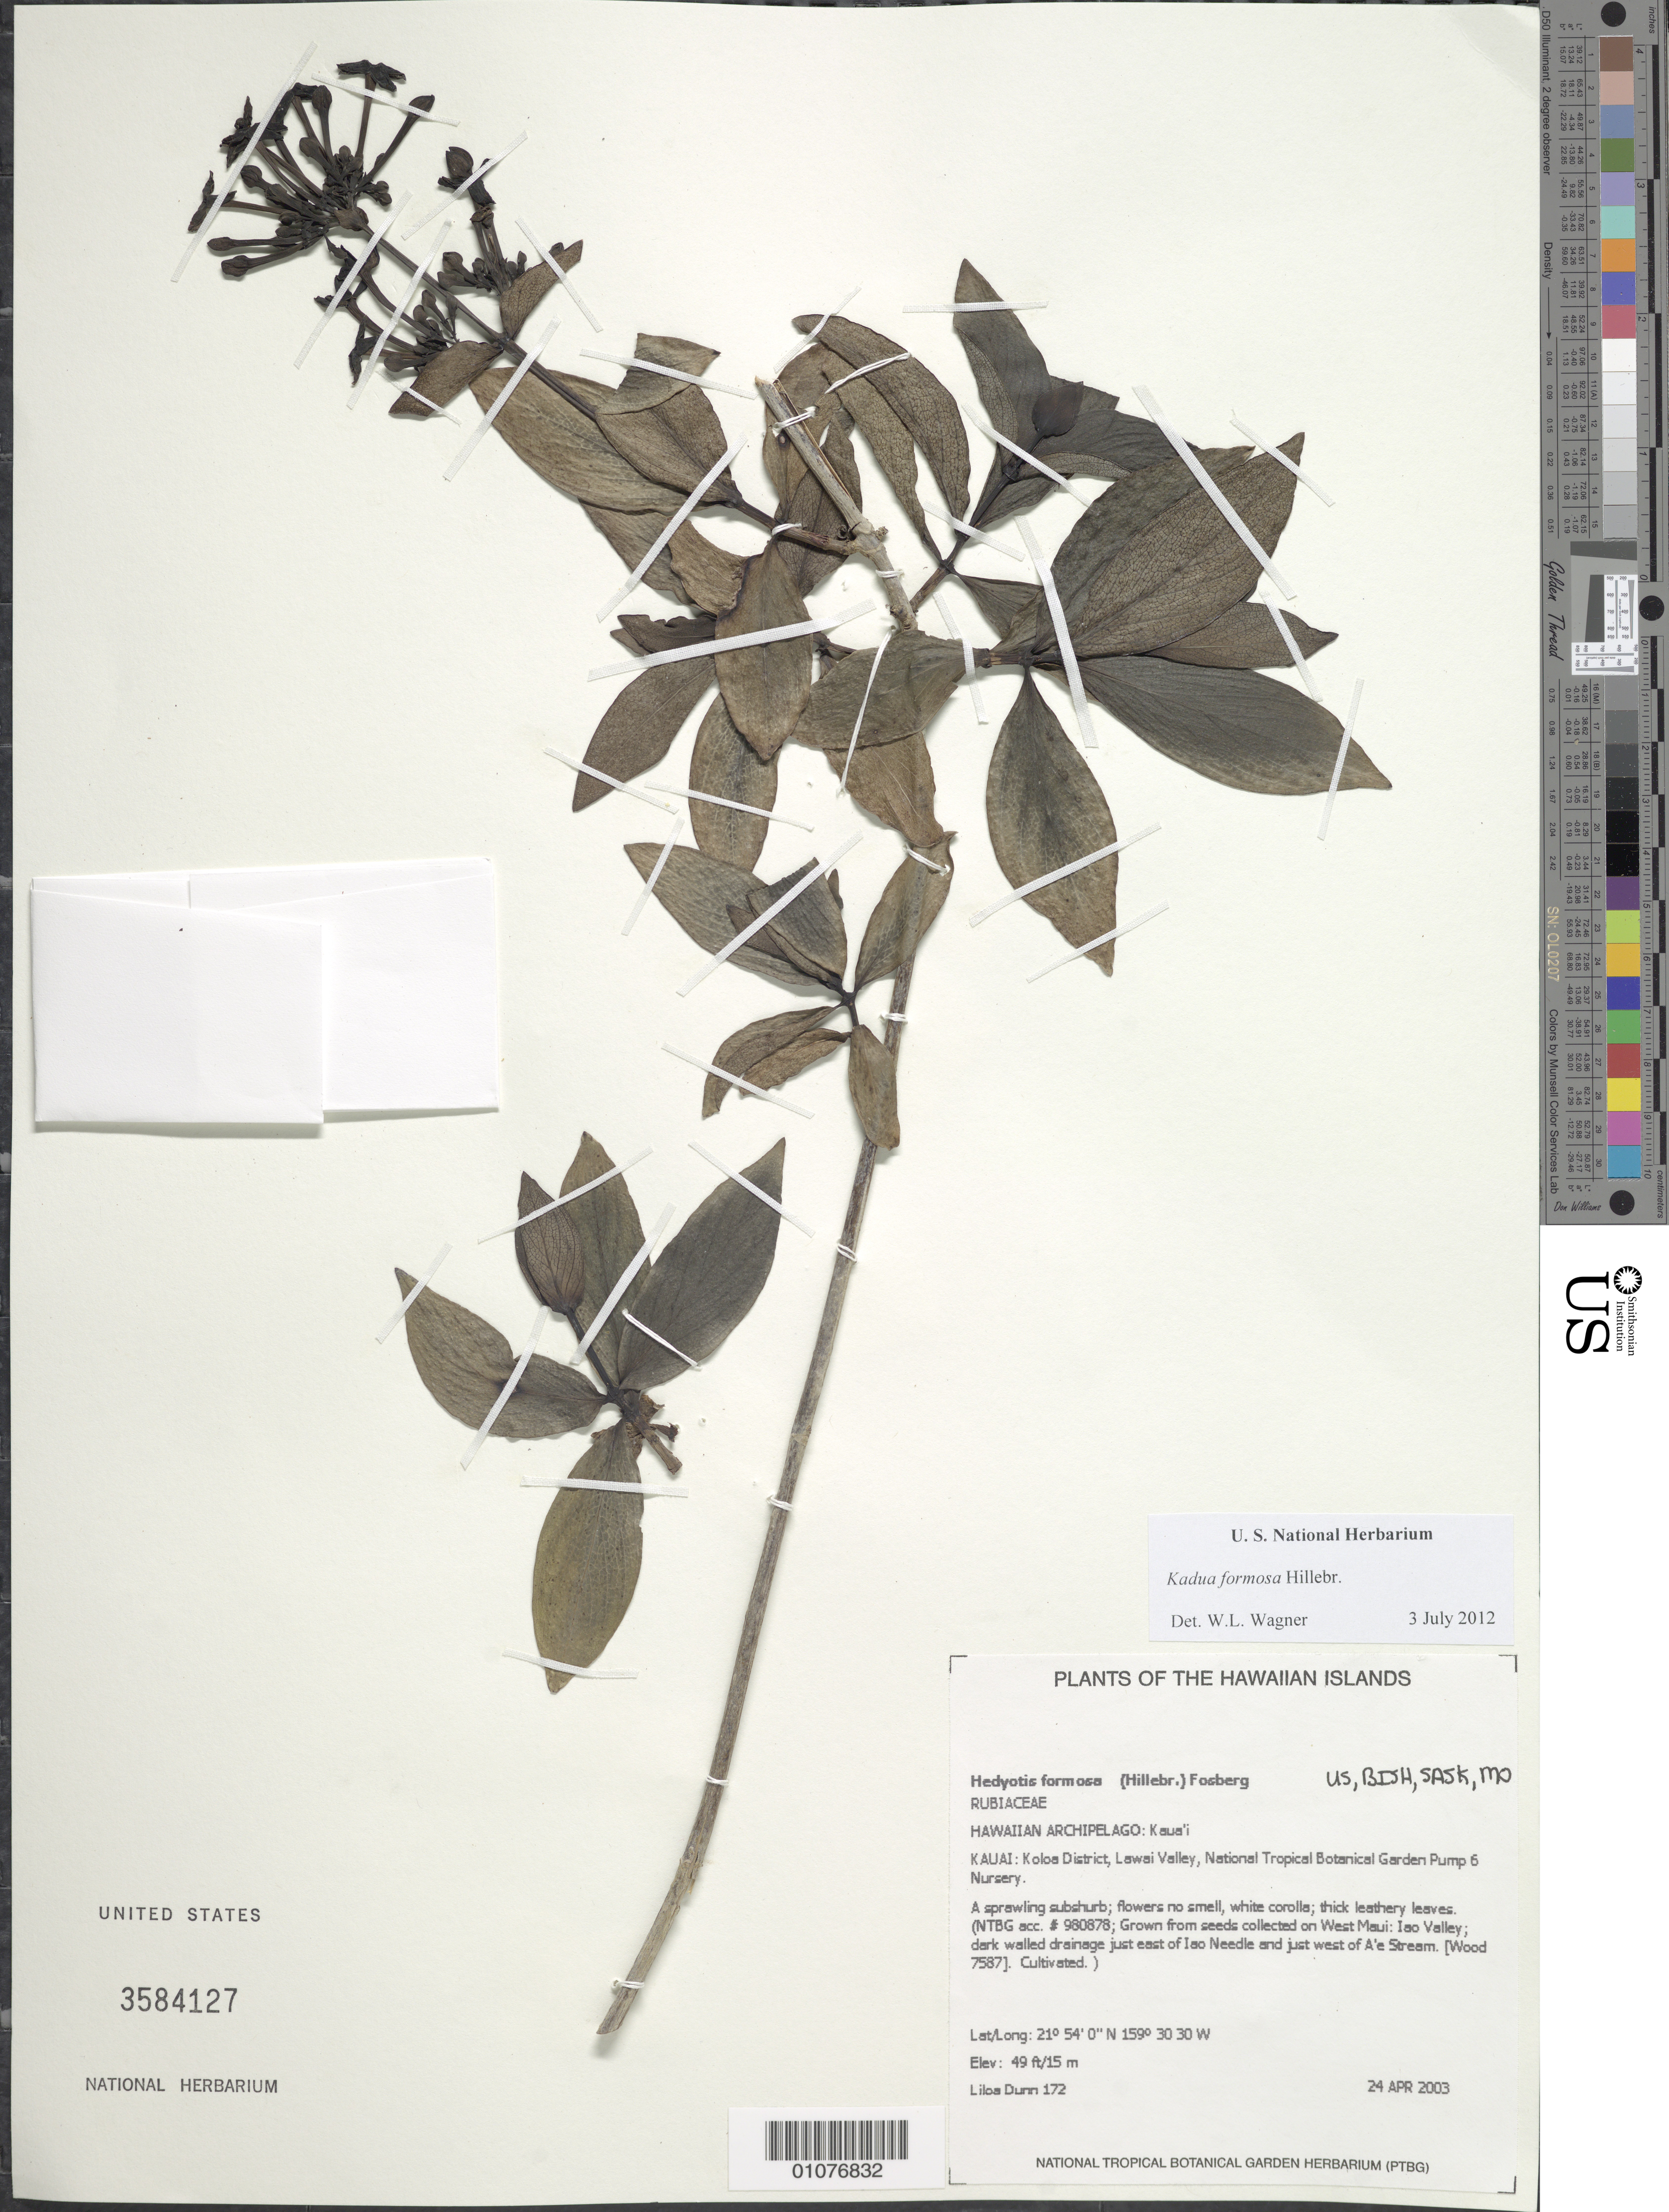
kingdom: Plantae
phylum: Tracheophyta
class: Magnoliopsida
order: Gentianales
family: Rubiaceae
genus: Kadua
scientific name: Kadua formosa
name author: Hillebr.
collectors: L. Dunn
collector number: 172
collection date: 2003-04-24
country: United States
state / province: Hawaii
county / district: Kauai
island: Kaua'i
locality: Koloa District, Lawai Valley, National Tropical Botanical Garden Pump 6 Nursery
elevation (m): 15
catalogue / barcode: US 3584127